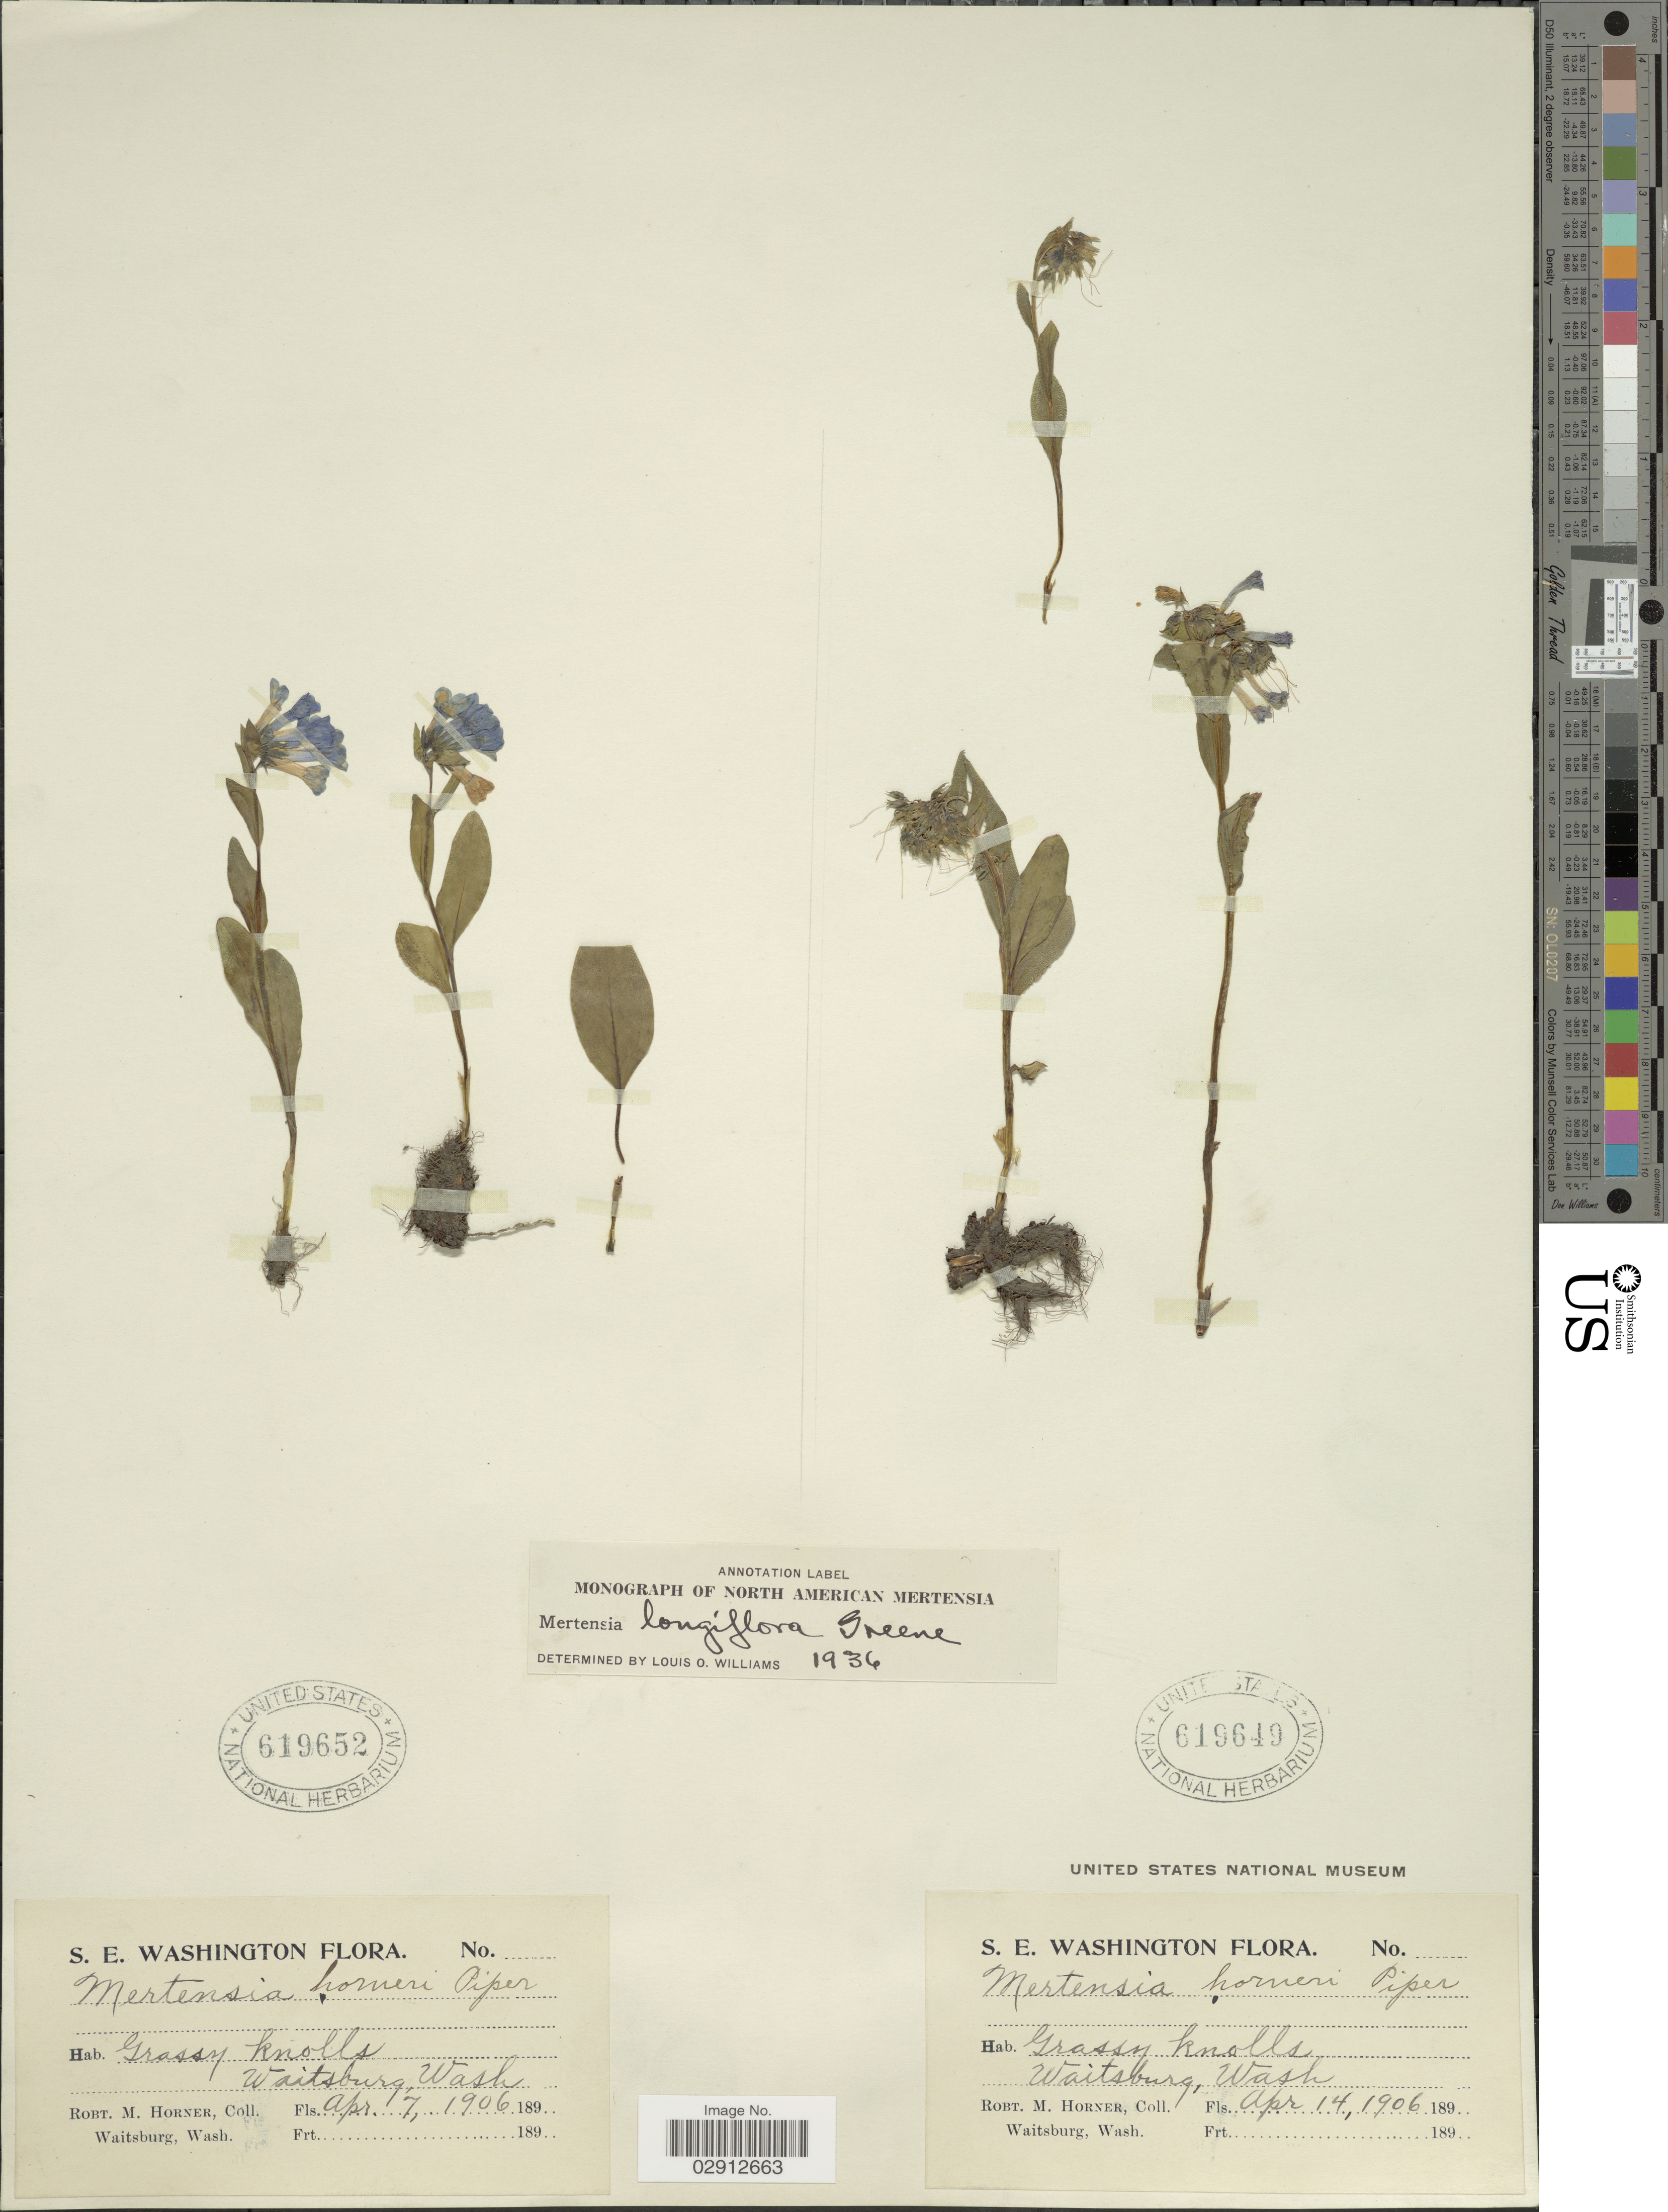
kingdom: Plantae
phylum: Tracheophyta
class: Magnoliopsida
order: Boraginales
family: Boraginaceae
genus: Mertensia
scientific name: Mertensia longiflora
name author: Rydb.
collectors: R. Horner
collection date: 1906-04-14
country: United States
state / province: Washington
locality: S. E. Washington. Waitsburg.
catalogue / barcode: US 619649-2